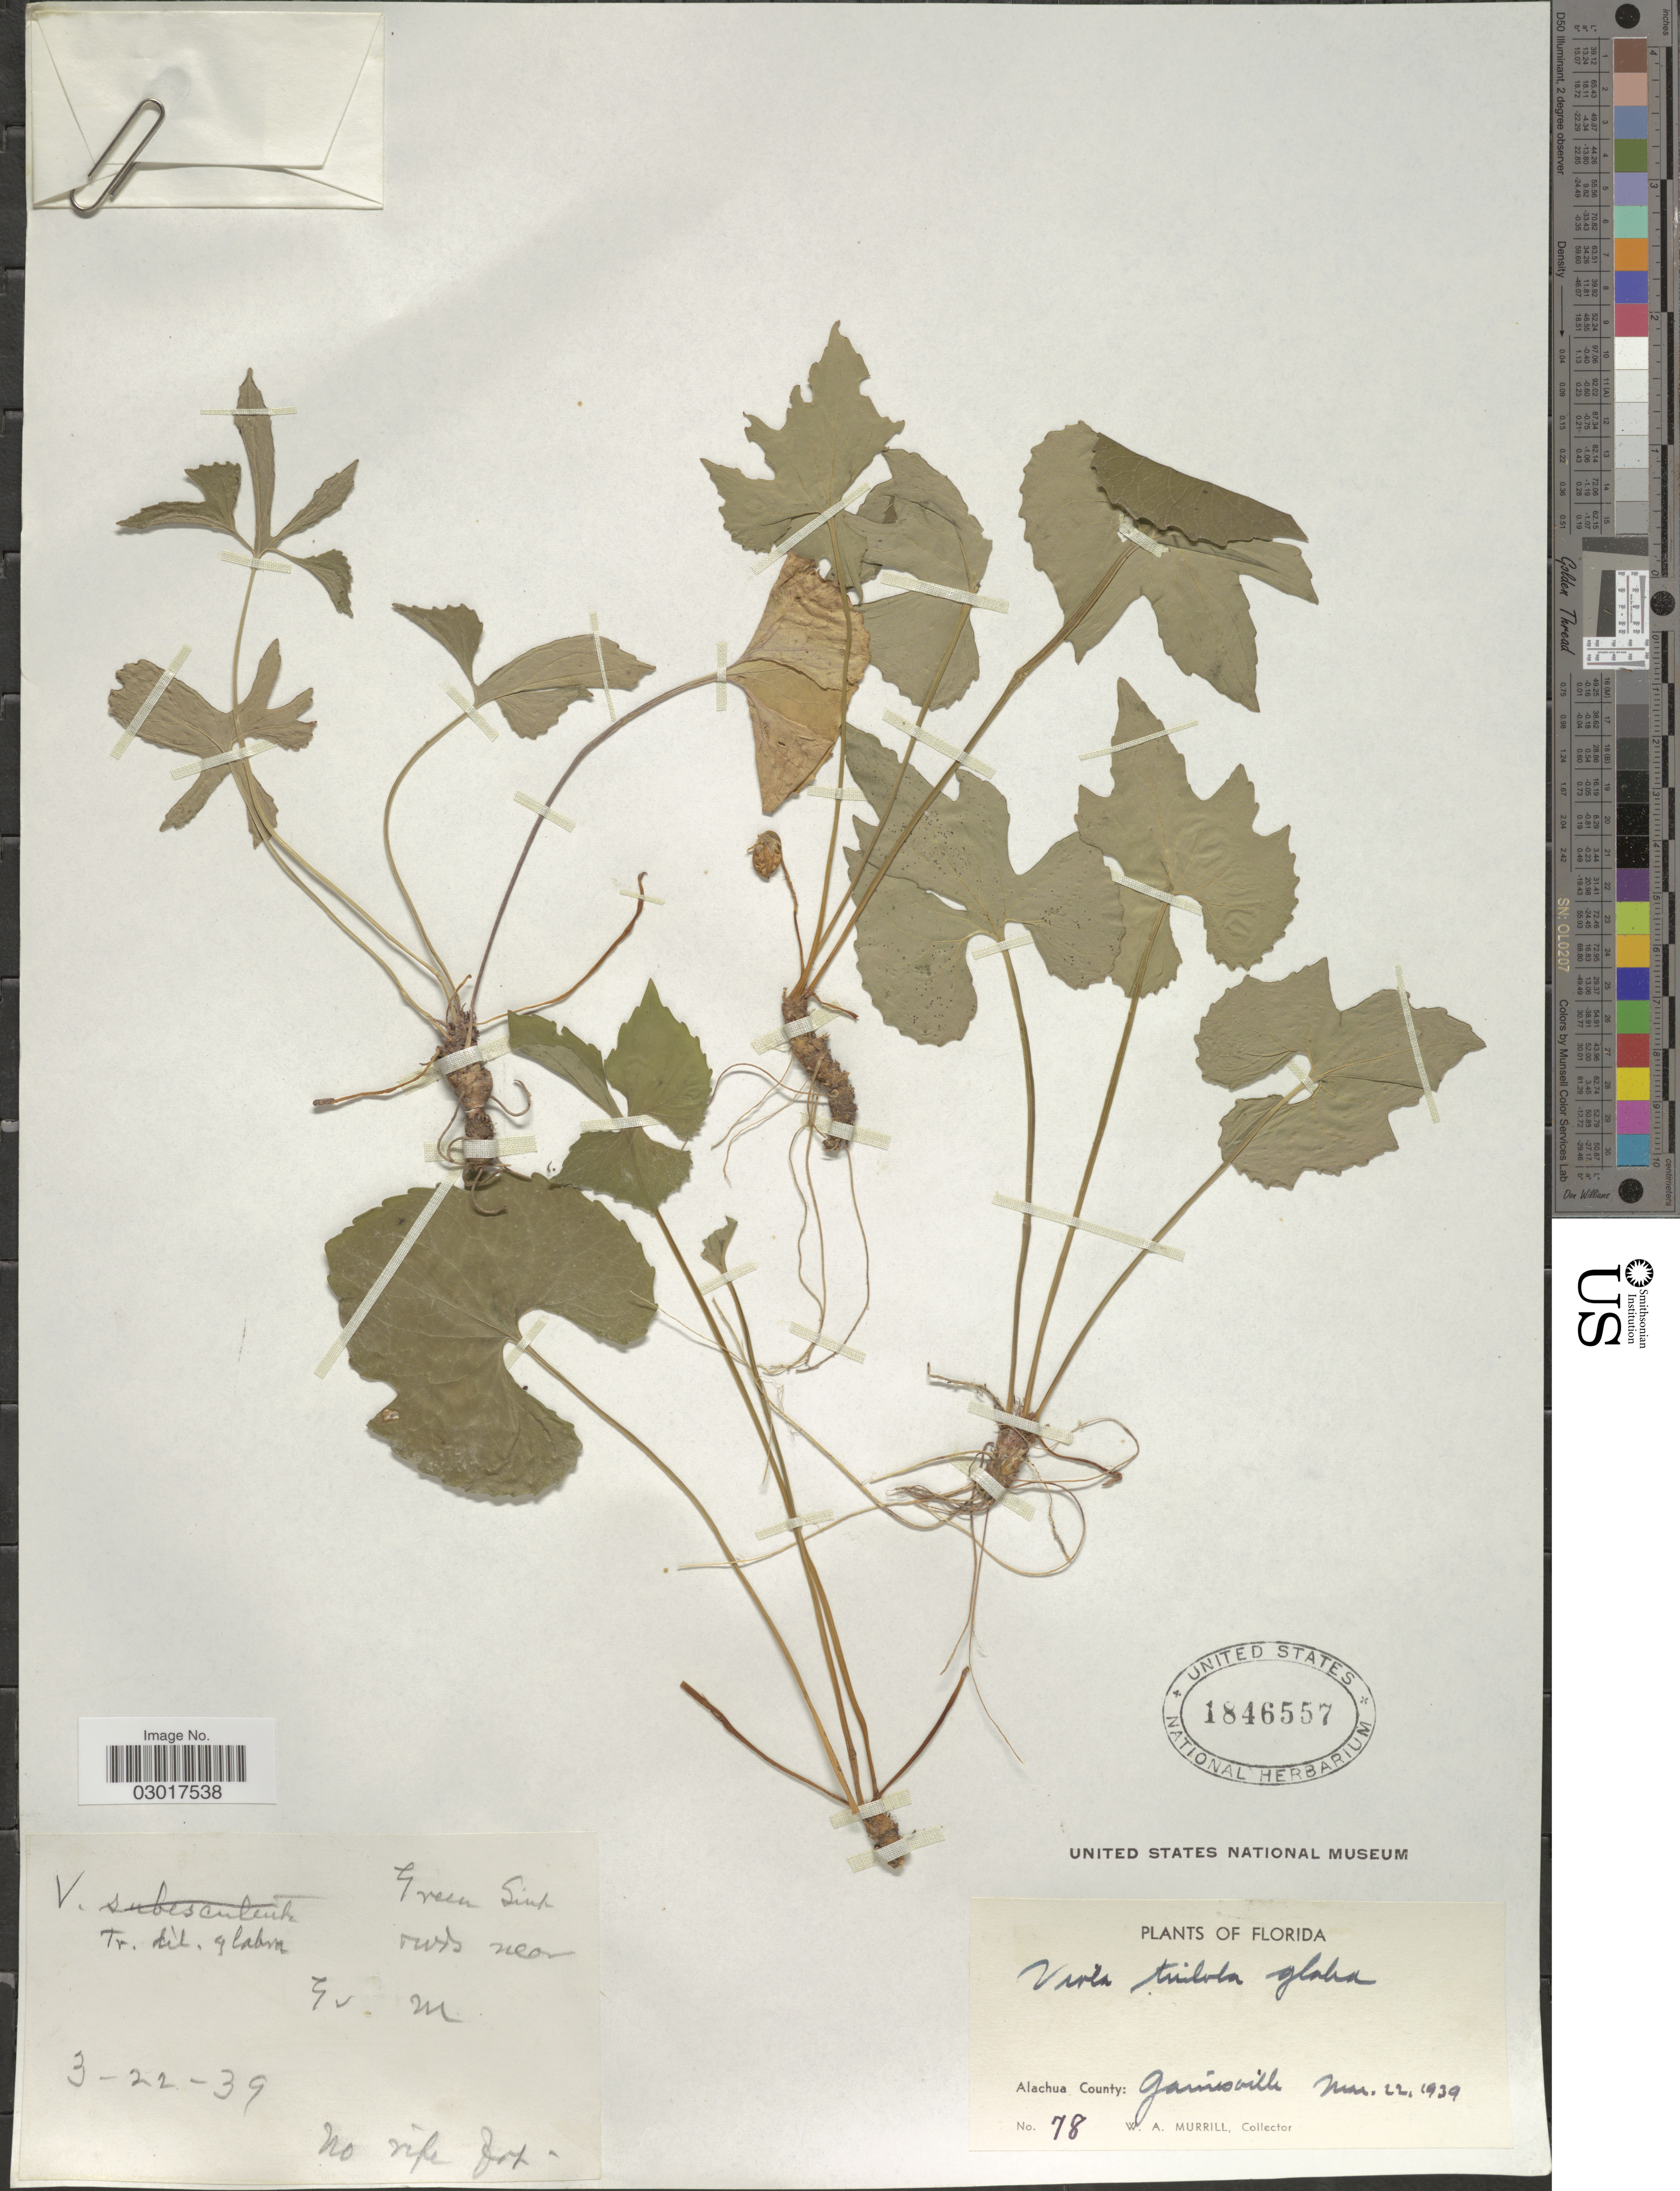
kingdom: Plantae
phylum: Tracheophyta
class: Magnoliopsida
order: Malpighiales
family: Violaceae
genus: Viola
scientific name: Viola triloba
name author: Schwein.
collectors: W. A. Murrill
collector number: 78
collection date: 1939-03-22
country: United States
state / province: Florida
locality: Alachua County: Gainesville.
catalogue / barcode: US 1846557